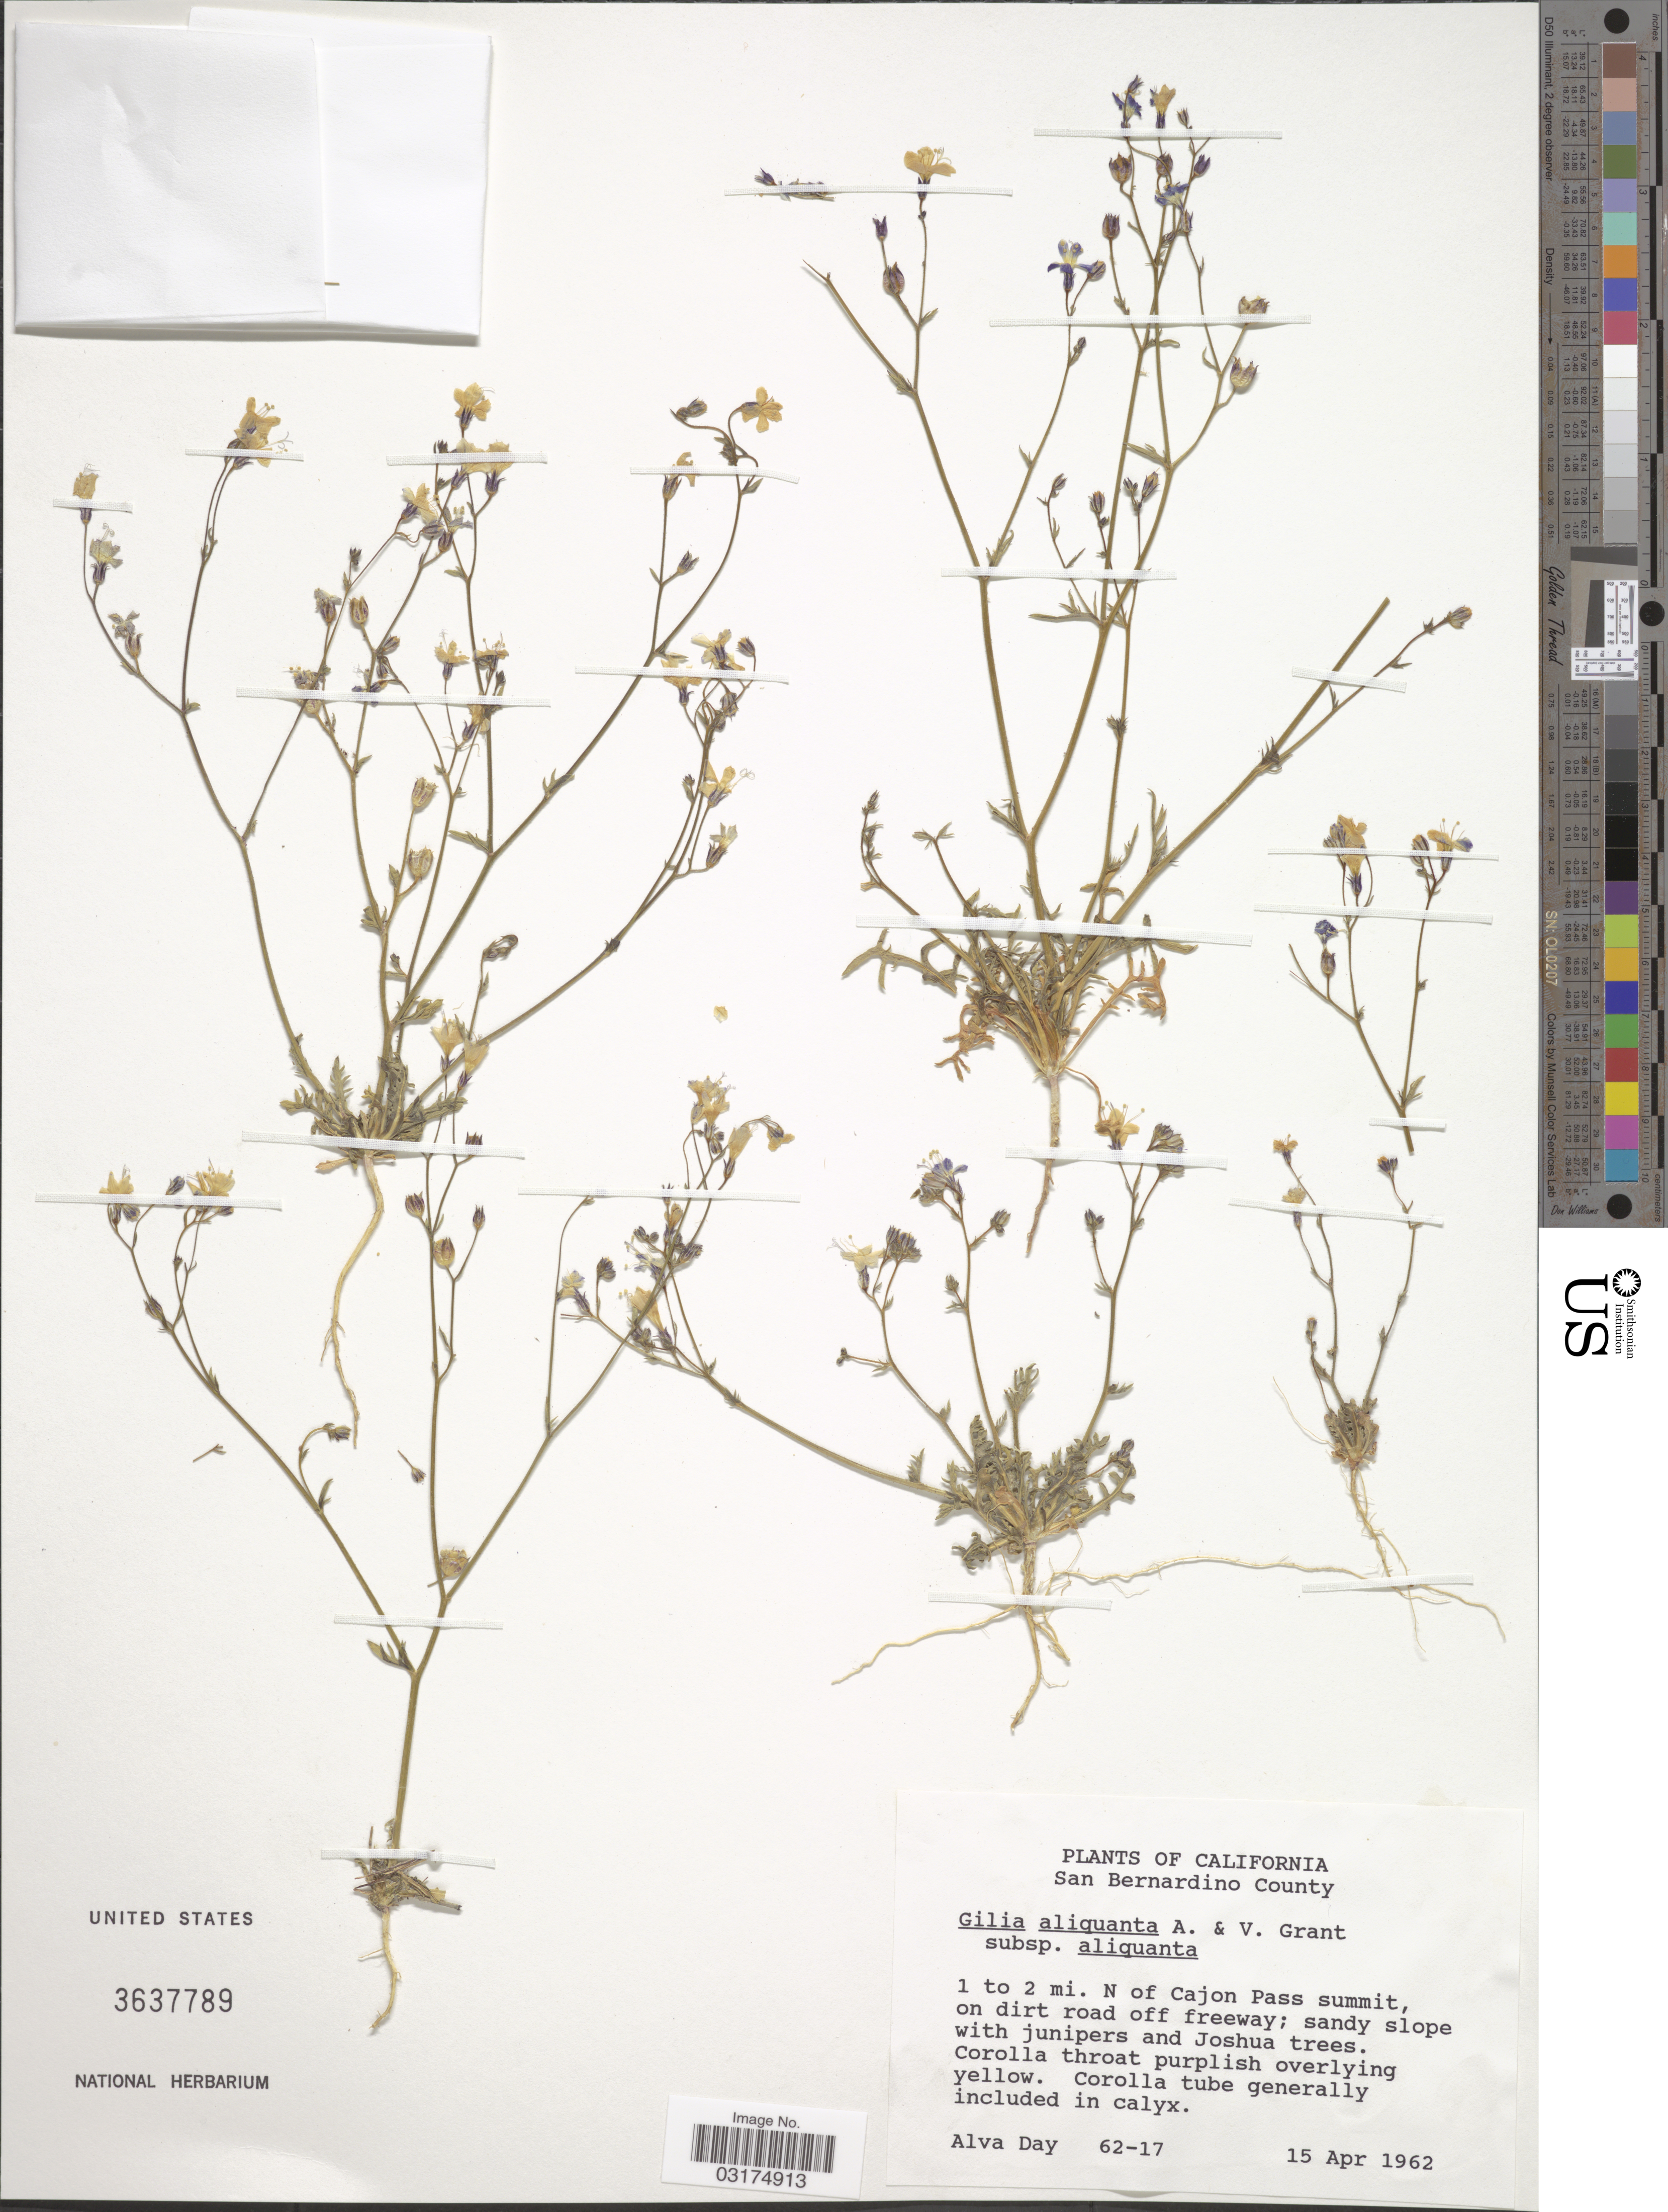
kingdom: Plantae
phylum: Tracheophyta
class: Magnoliopsida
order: Ericales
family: Polemoniaceae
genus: Gilia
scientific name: Gilia aliquanta subsp. aliquanta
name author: A.D. Grant & V.E. Grant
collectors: A. G. Day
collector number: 62-17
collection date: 1962-04-15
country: United States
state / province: California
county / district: San Bernardino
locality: San Bernardino County. 1 to 2 mi. N of Cajon Pass summit, on dirt road off freeway.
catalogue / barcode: US 3637789